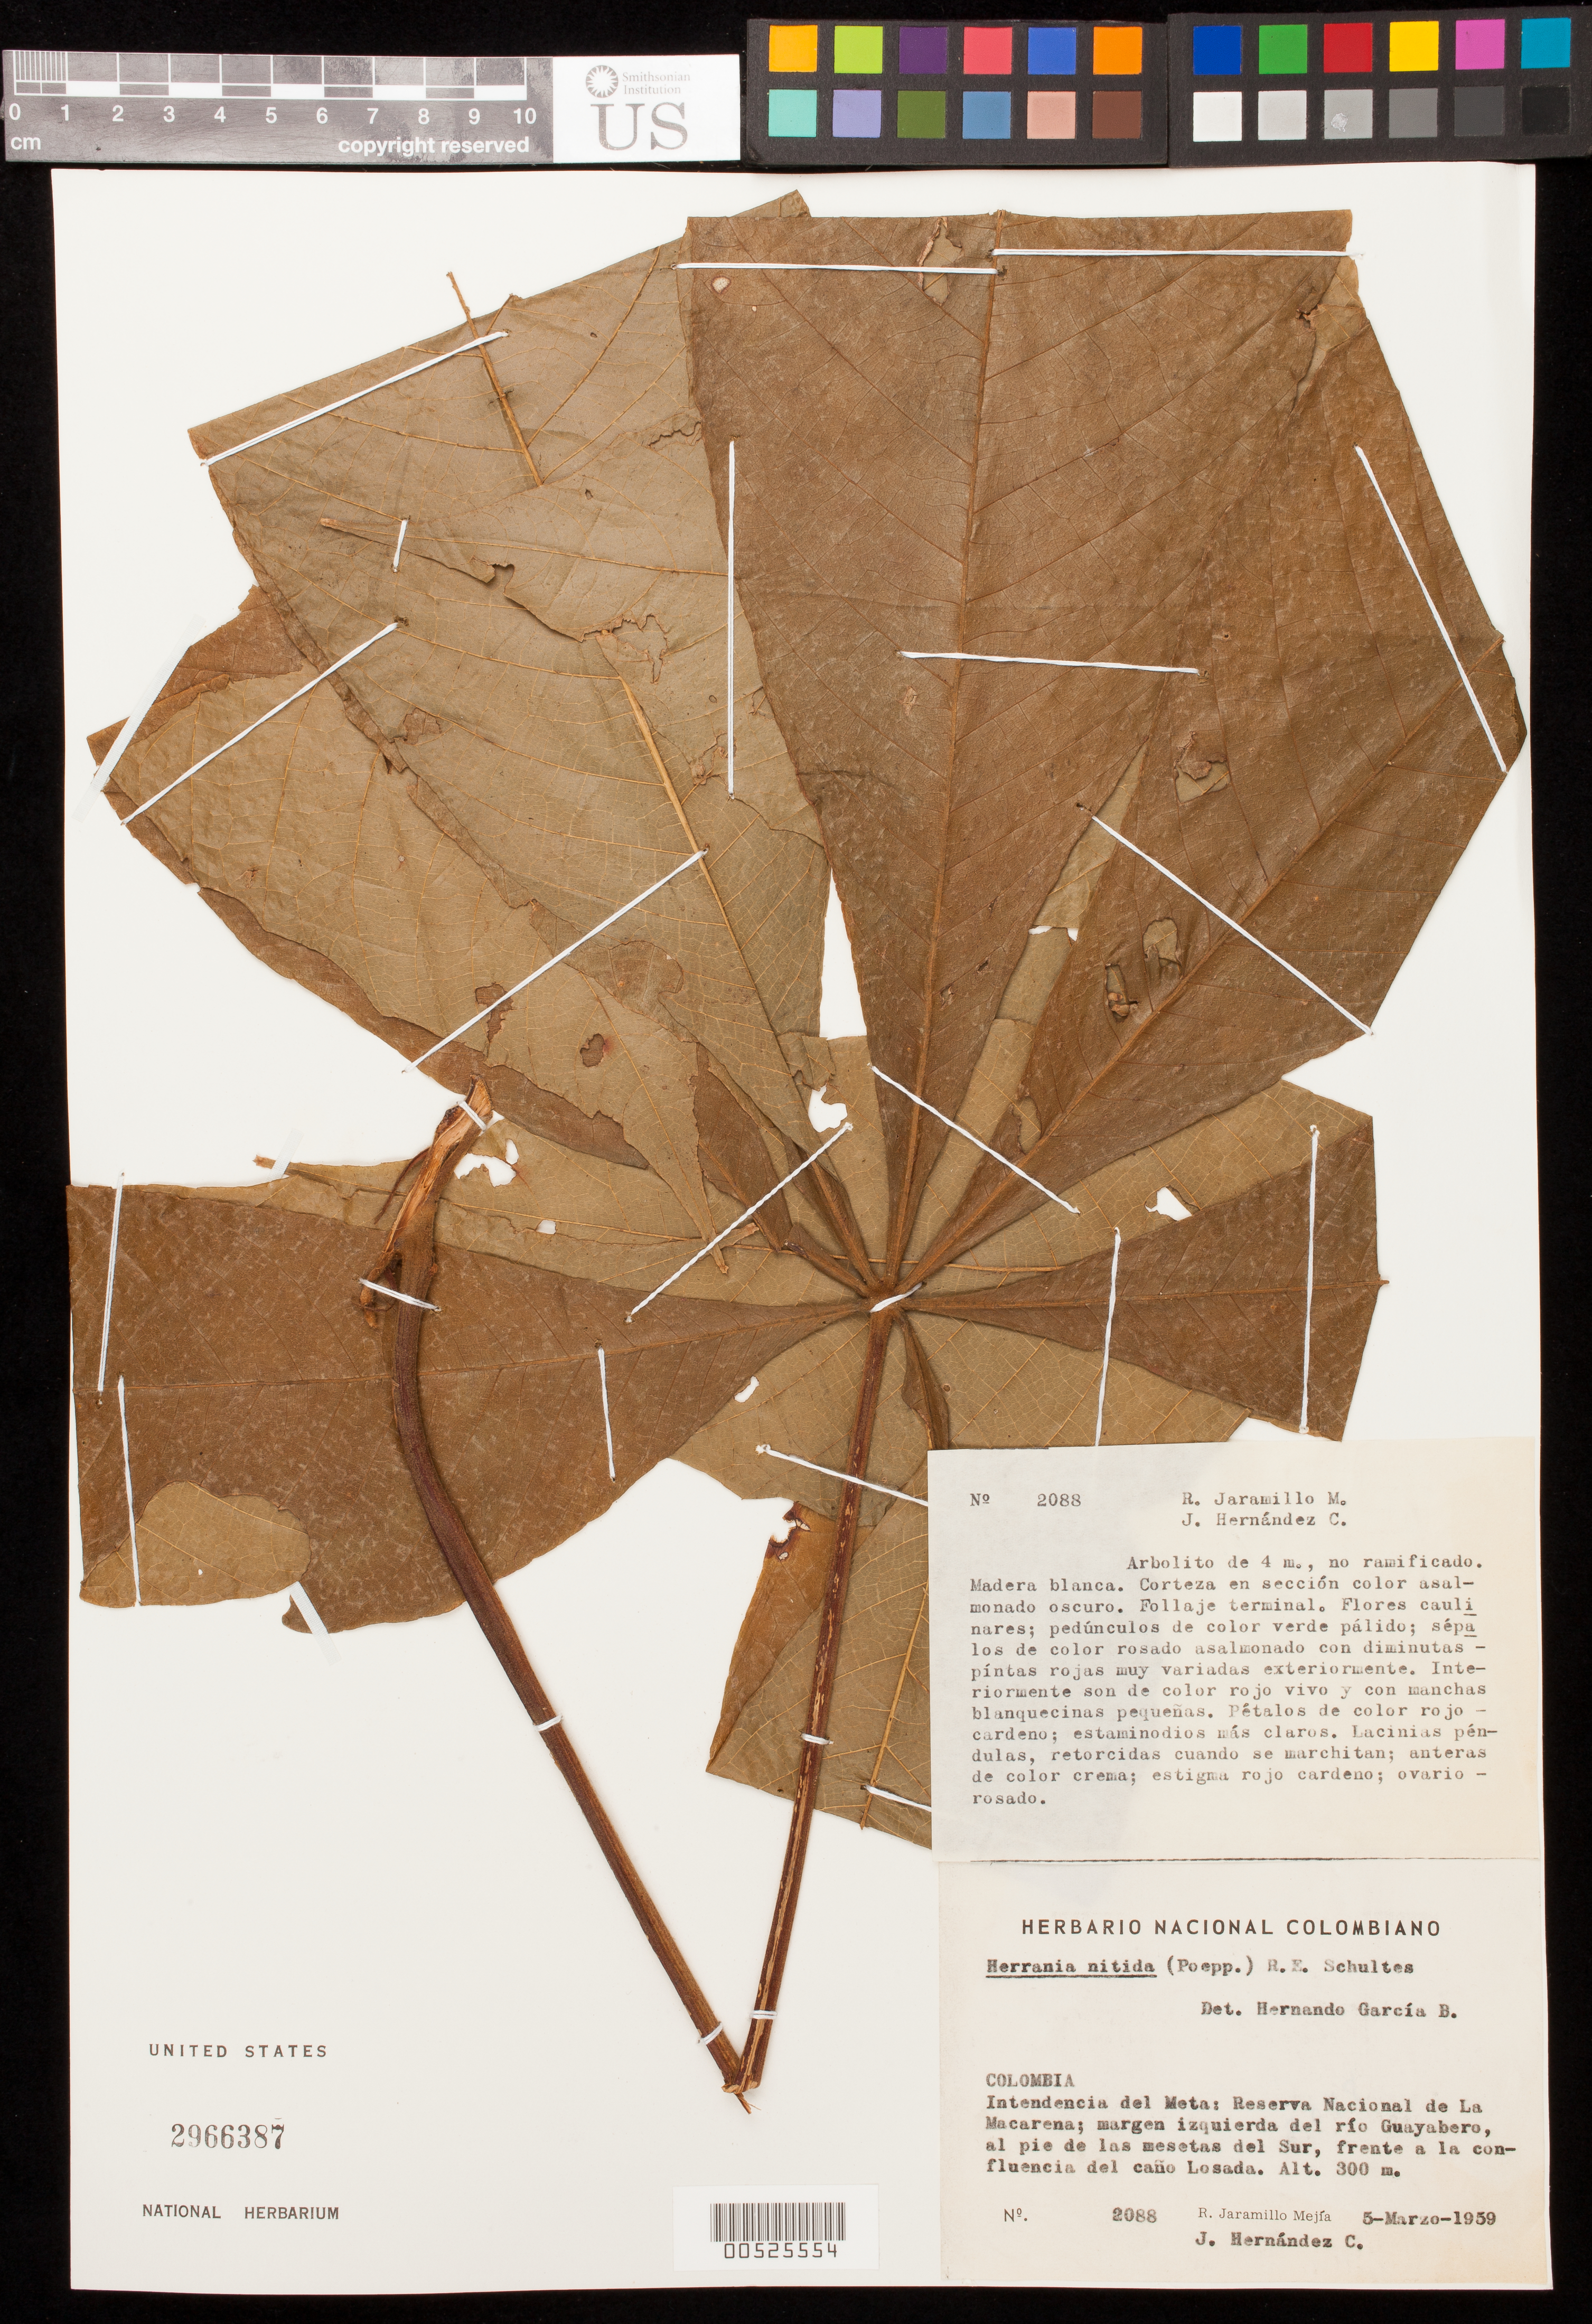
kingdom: Plantae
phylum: Tracheophyta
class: Magnoliopsida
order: Malvales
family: Malvaceae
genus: Herrania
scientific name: Herrania nitida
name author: (Poepp.) R.E. Schult.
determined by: García-Barriga, H.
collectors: R. Jaramillo M. & J. Hernández C.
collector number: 2088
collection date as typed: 05 Mar 1959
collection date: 1959-03-05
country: Colombia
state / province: Meta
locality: Reserva Nacional de La Macarena; Margen Izquierda del Río Guaybero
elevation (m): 300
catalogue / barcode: US 2966387